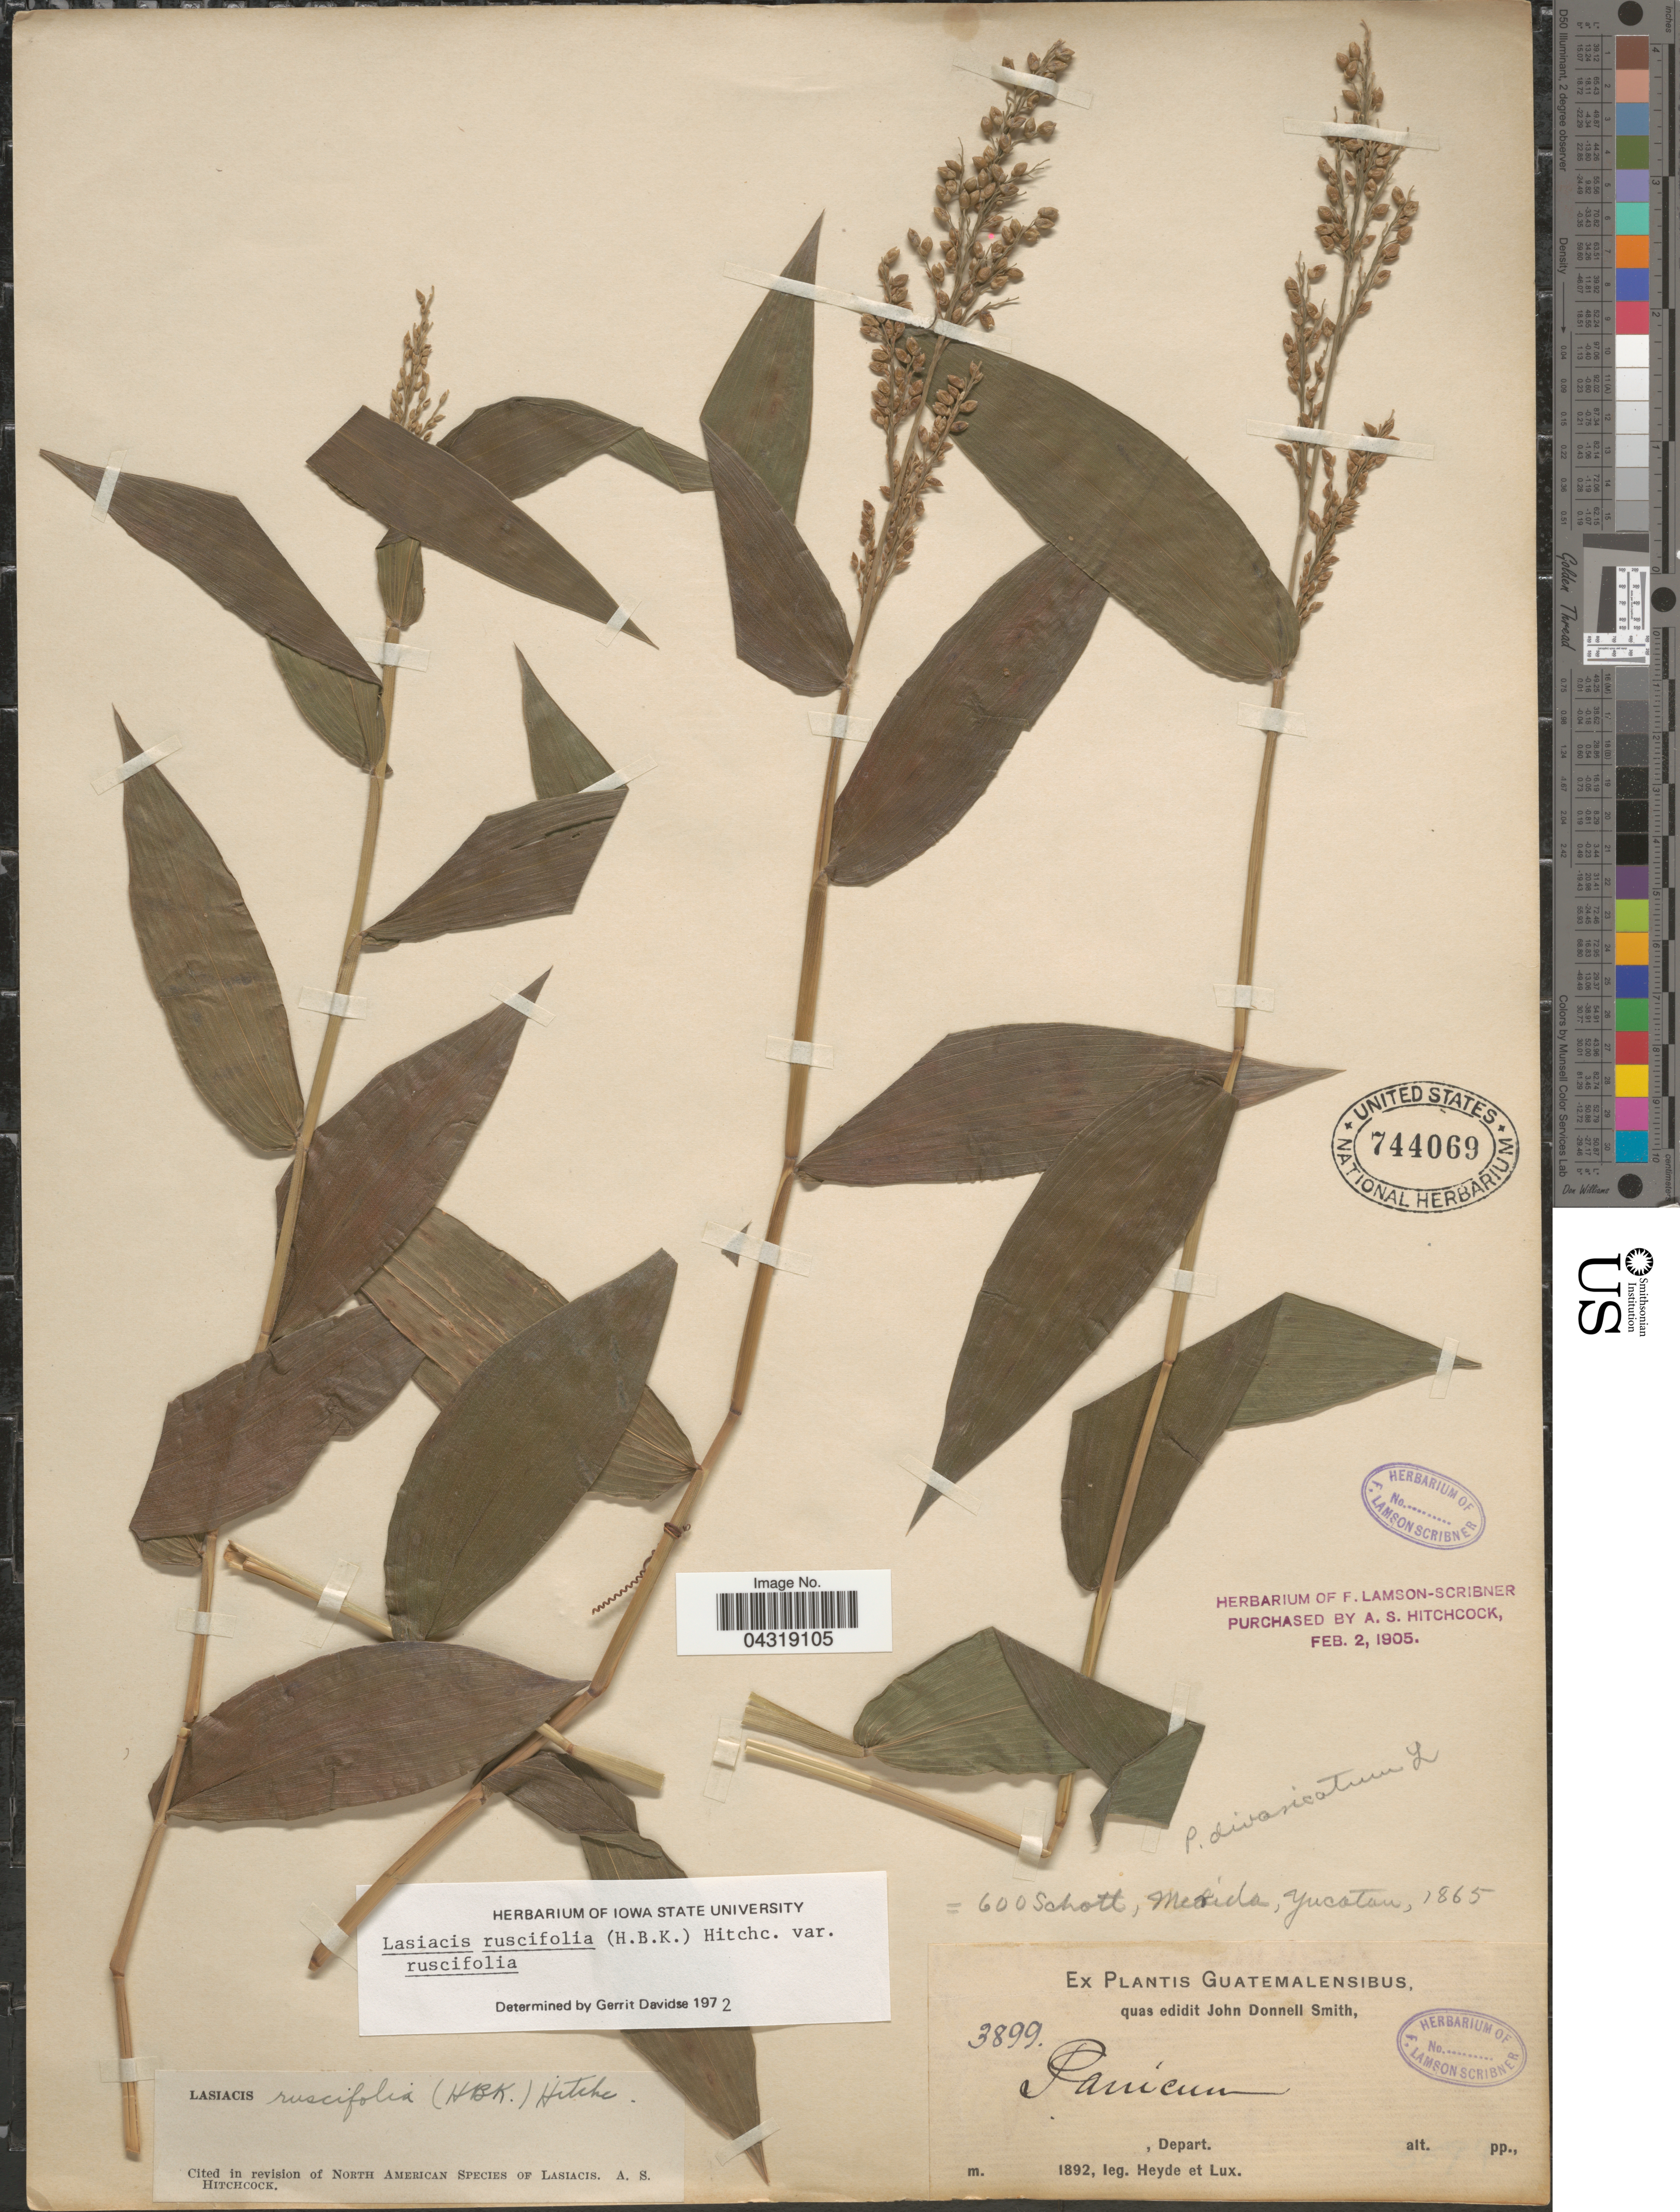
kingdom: Plantae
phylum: Tracheophyta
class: Liliopsida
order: Poales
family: Poaceae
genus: Lasiacis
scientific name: Lasiacis ruscifolia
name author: (Kunth) Hitchc.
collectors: Heyde & Lux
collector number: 3899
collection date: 1892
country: Guatemala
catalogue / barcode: US 744069